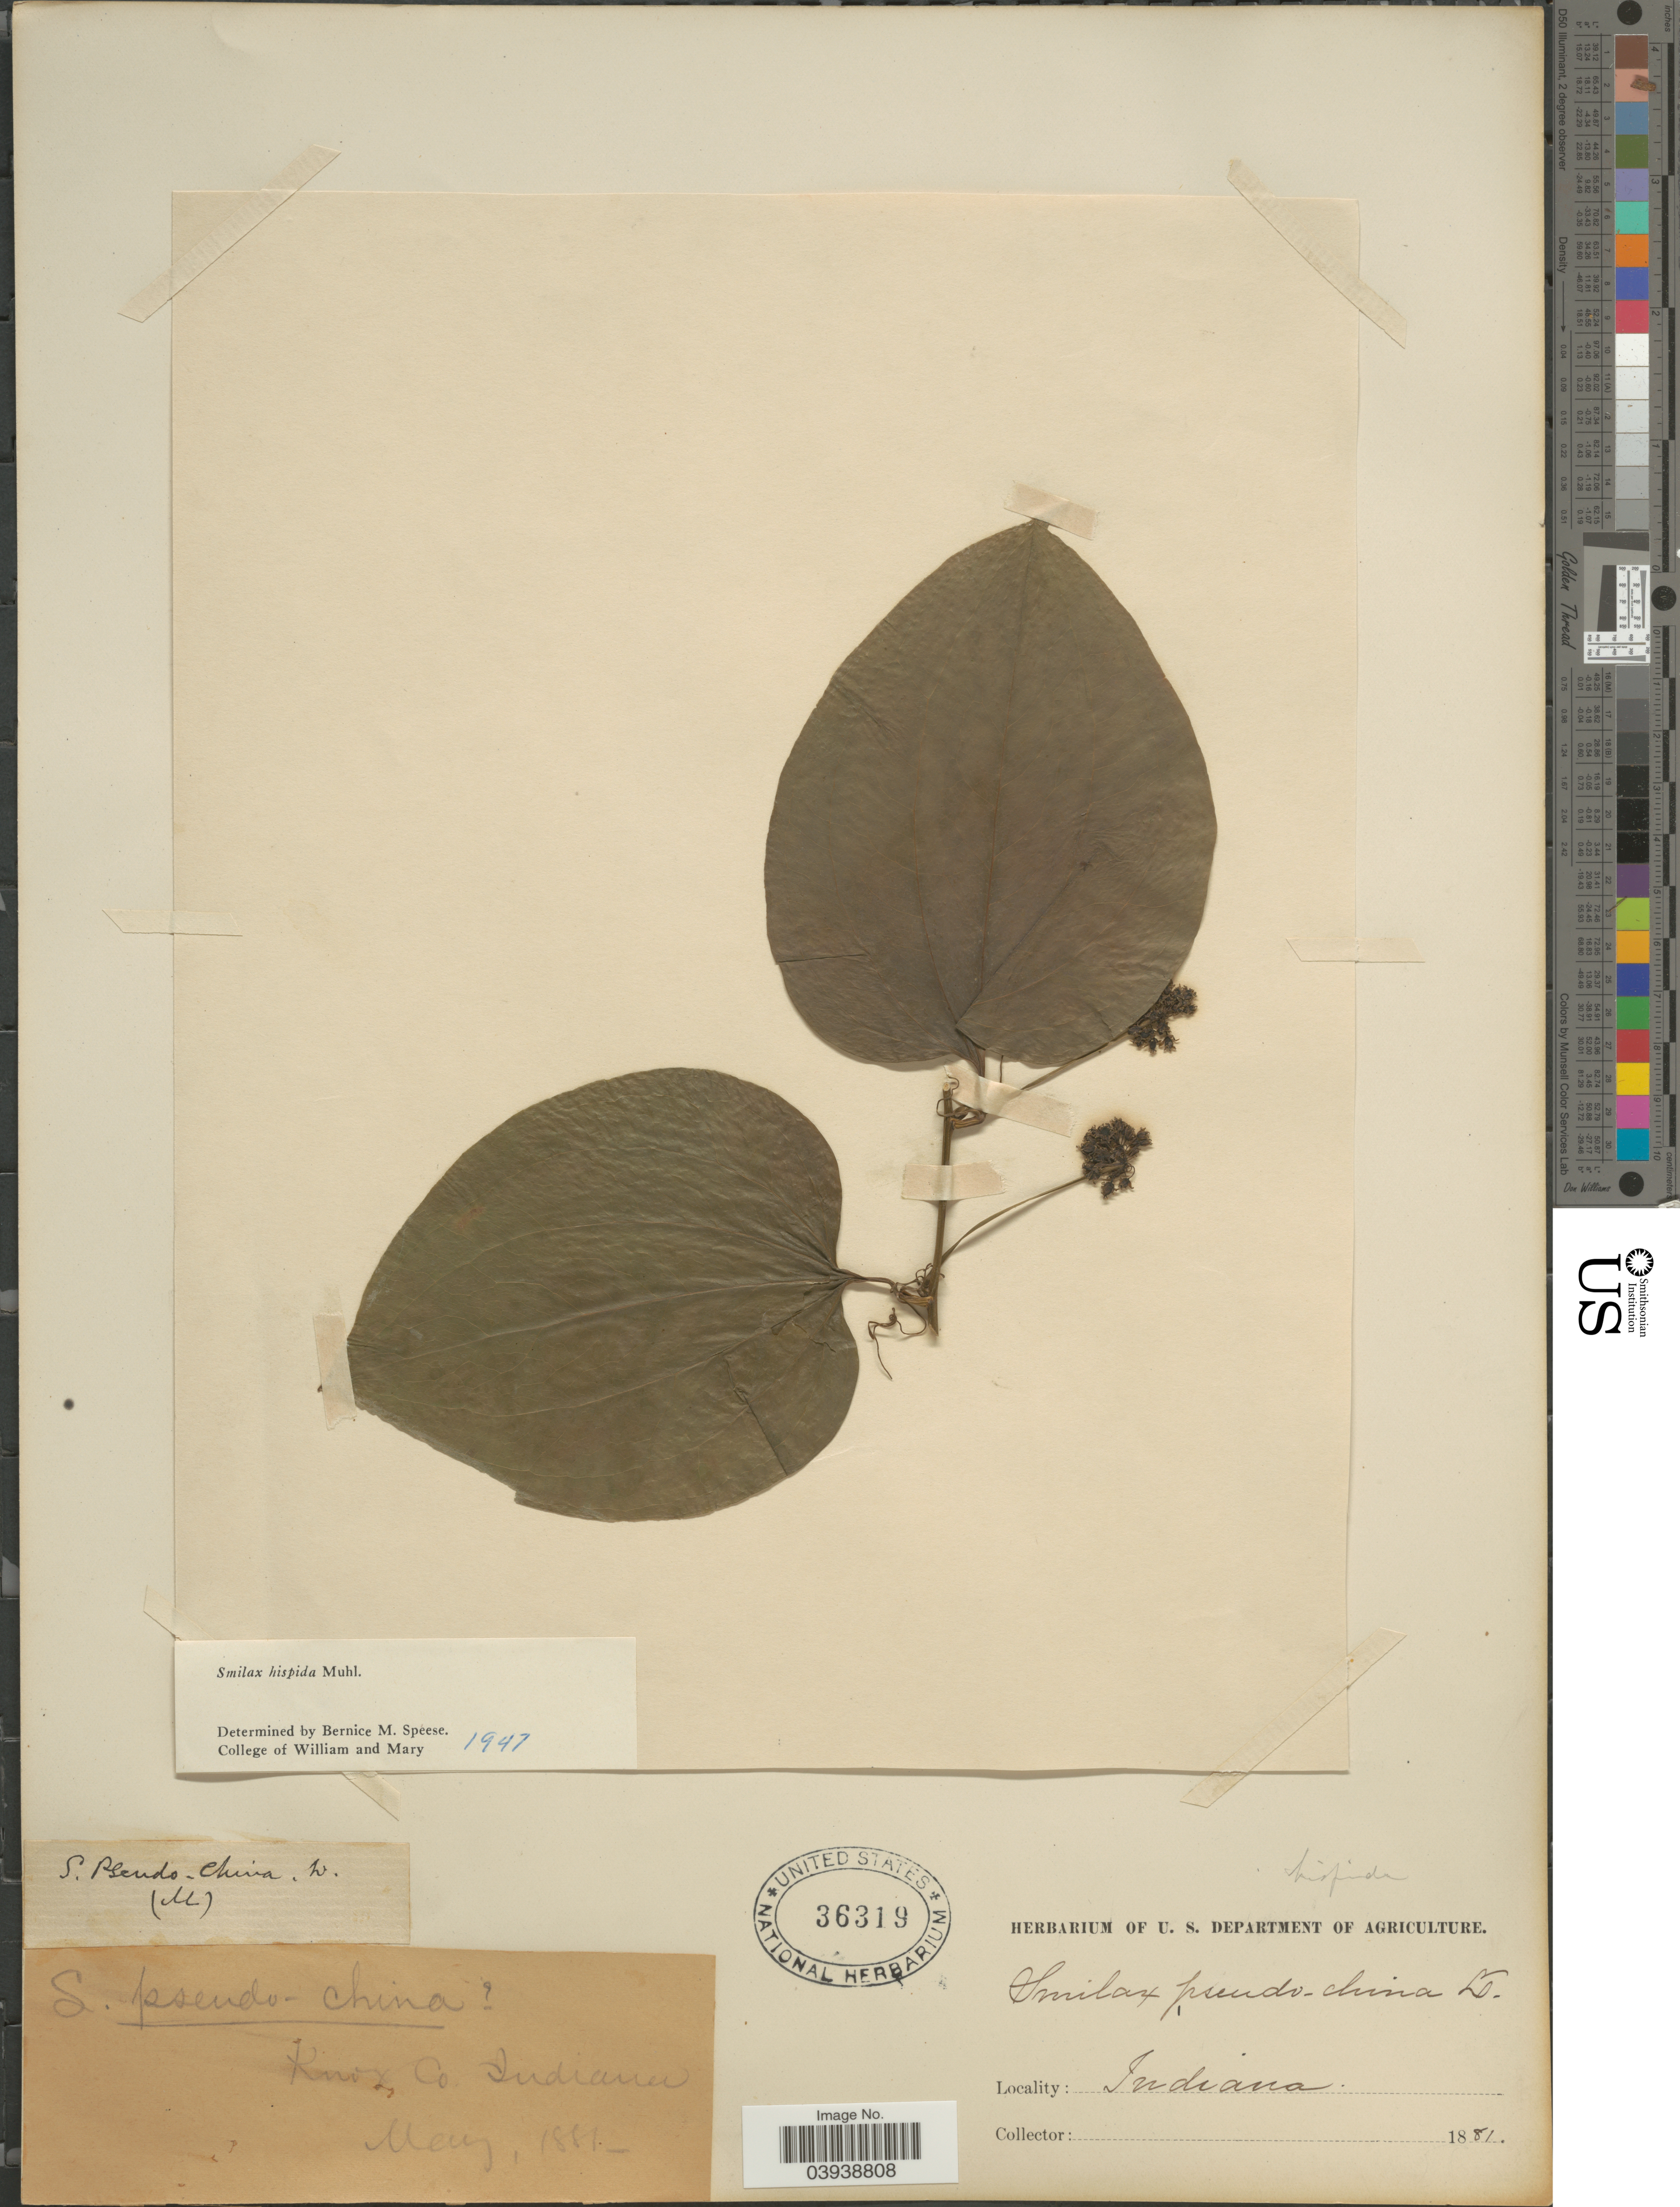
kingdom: Plantae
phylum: Tracheophyta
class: Liliopsida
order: Liliales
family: Smilacaceae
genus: Smilax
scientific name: Smilax hispida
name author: Raf.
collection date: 1881-05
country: United States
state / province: Indiana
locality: Knox Co.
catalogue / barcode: US 36319